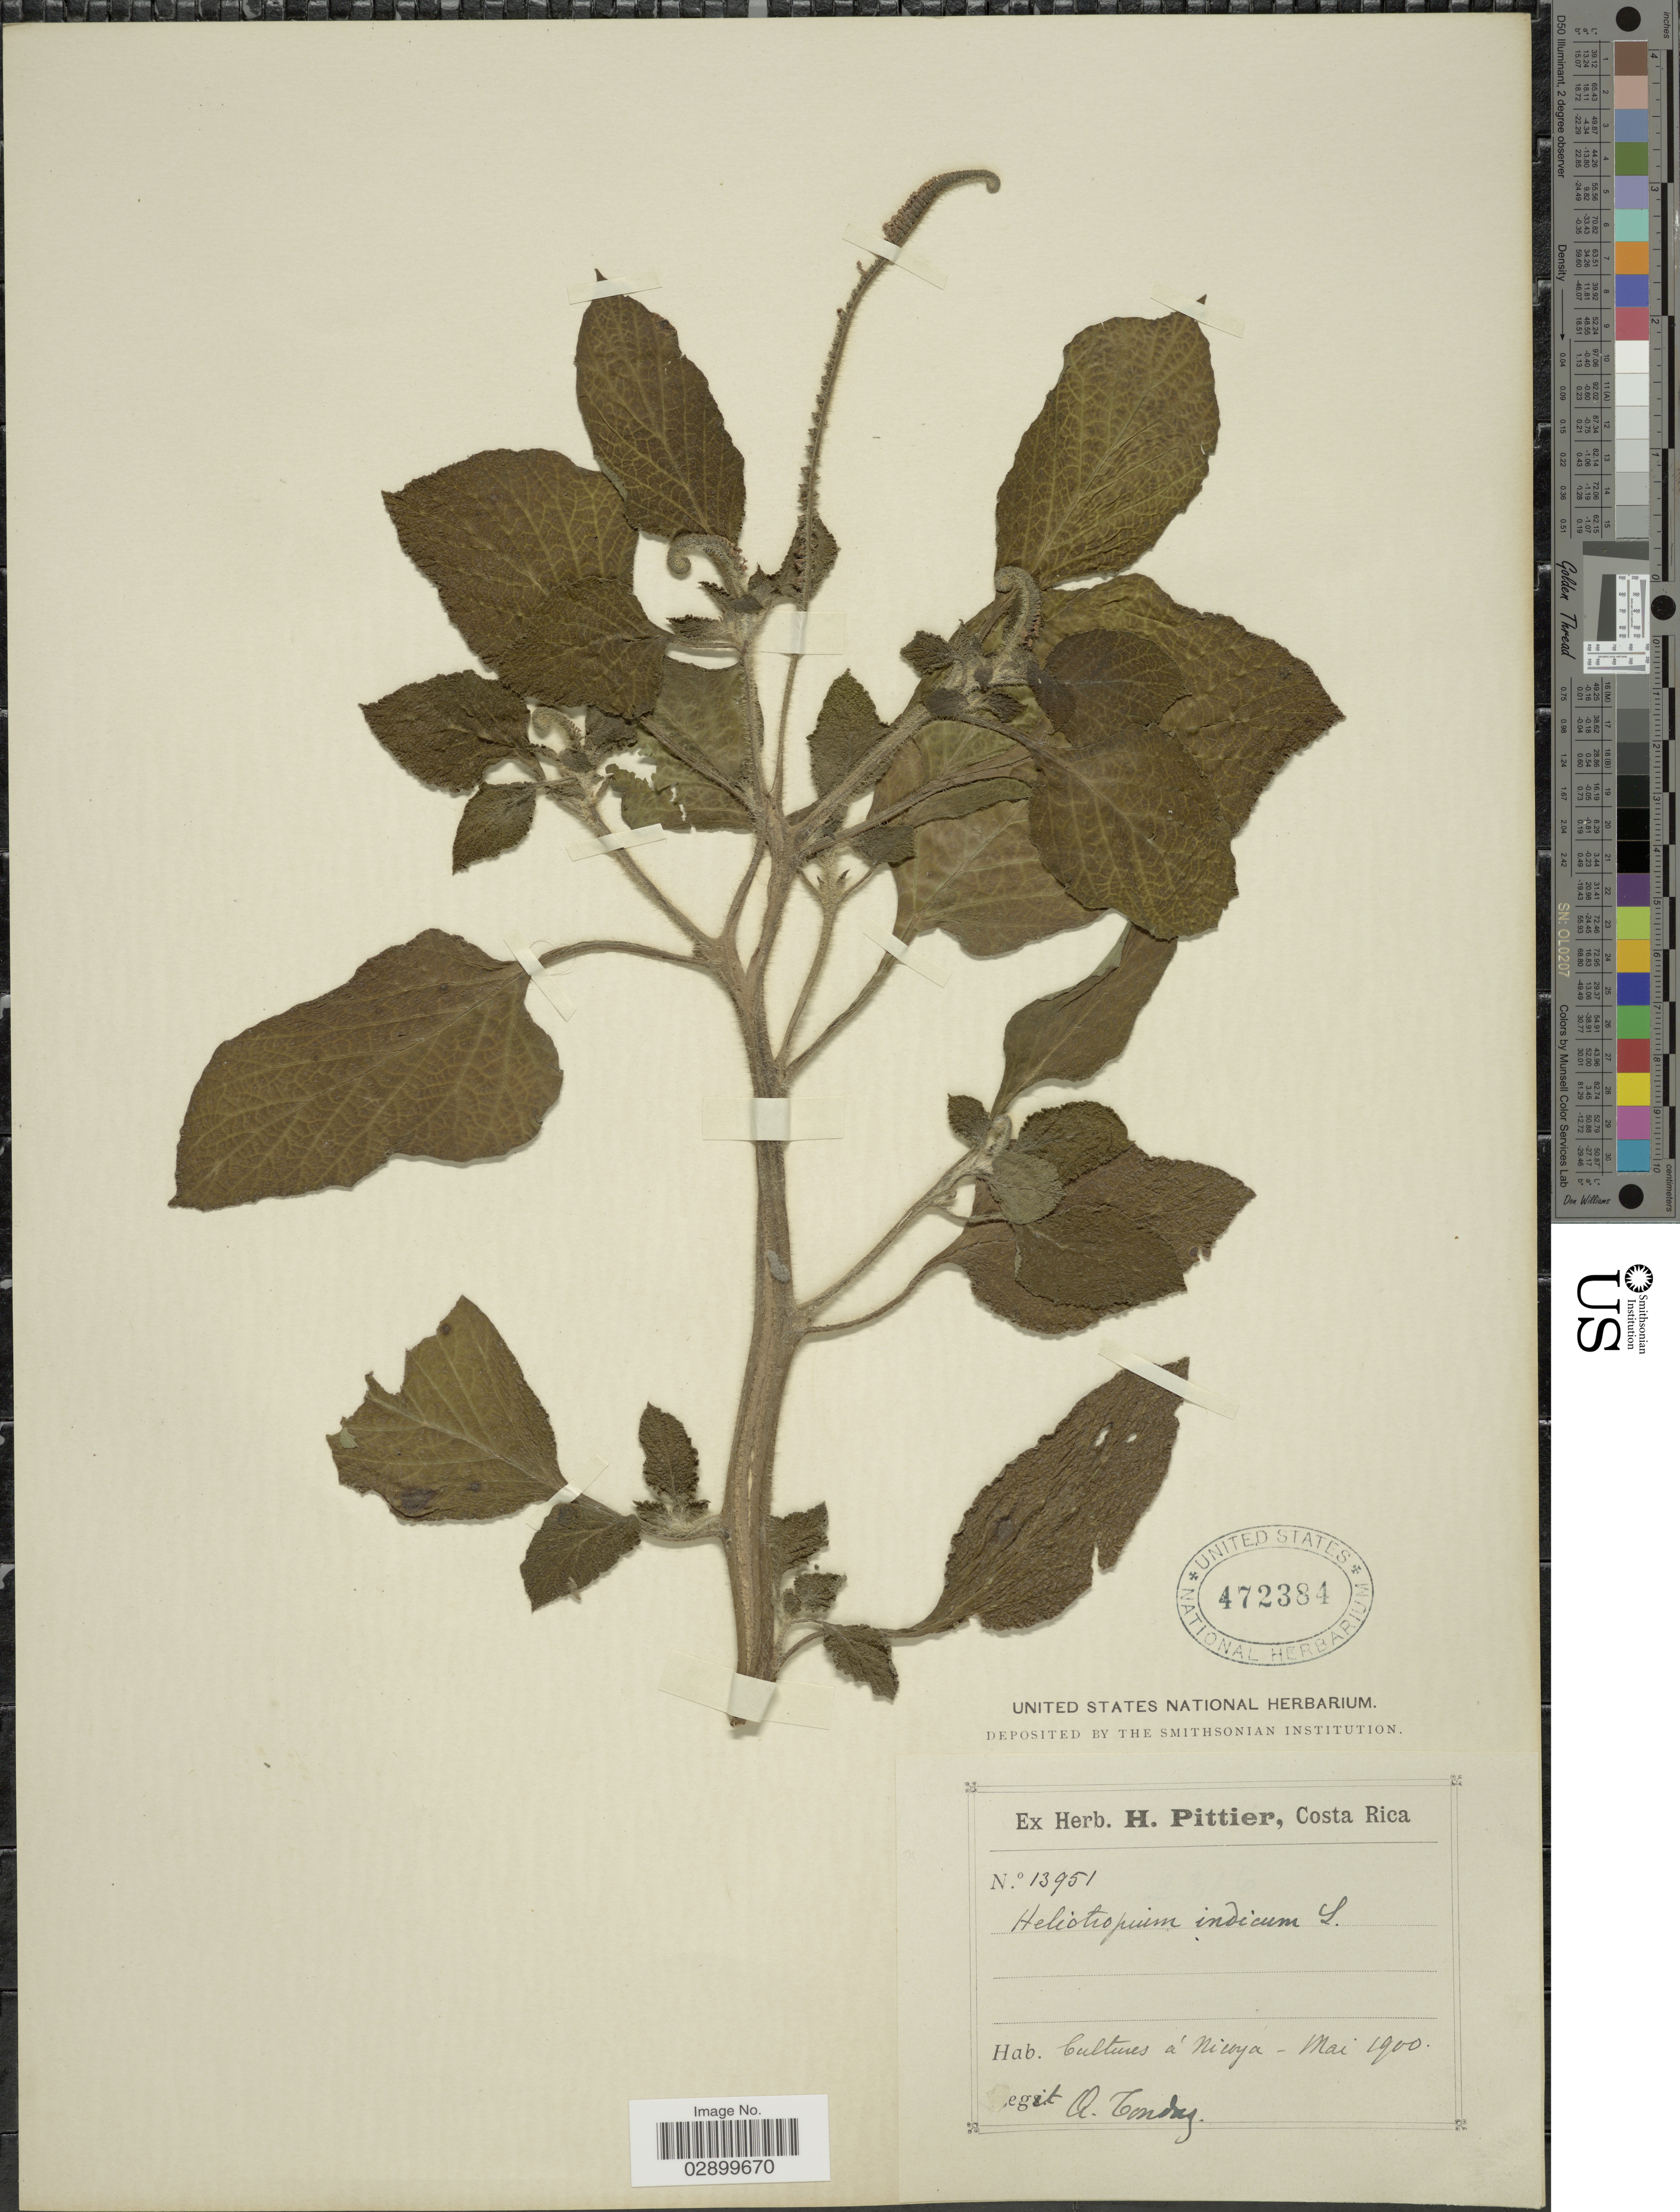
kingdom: Plantae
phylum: Tracheophyta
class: Magnoliopsida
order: Boraginales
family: Heliotropiaceae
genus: Heliotropium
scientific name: Heliotropium indicum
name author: L.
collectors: A. Tonduz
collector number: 13951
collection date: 1900-05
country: Costa Rica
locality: Cultures á Nicoya.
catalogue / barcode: US 472384